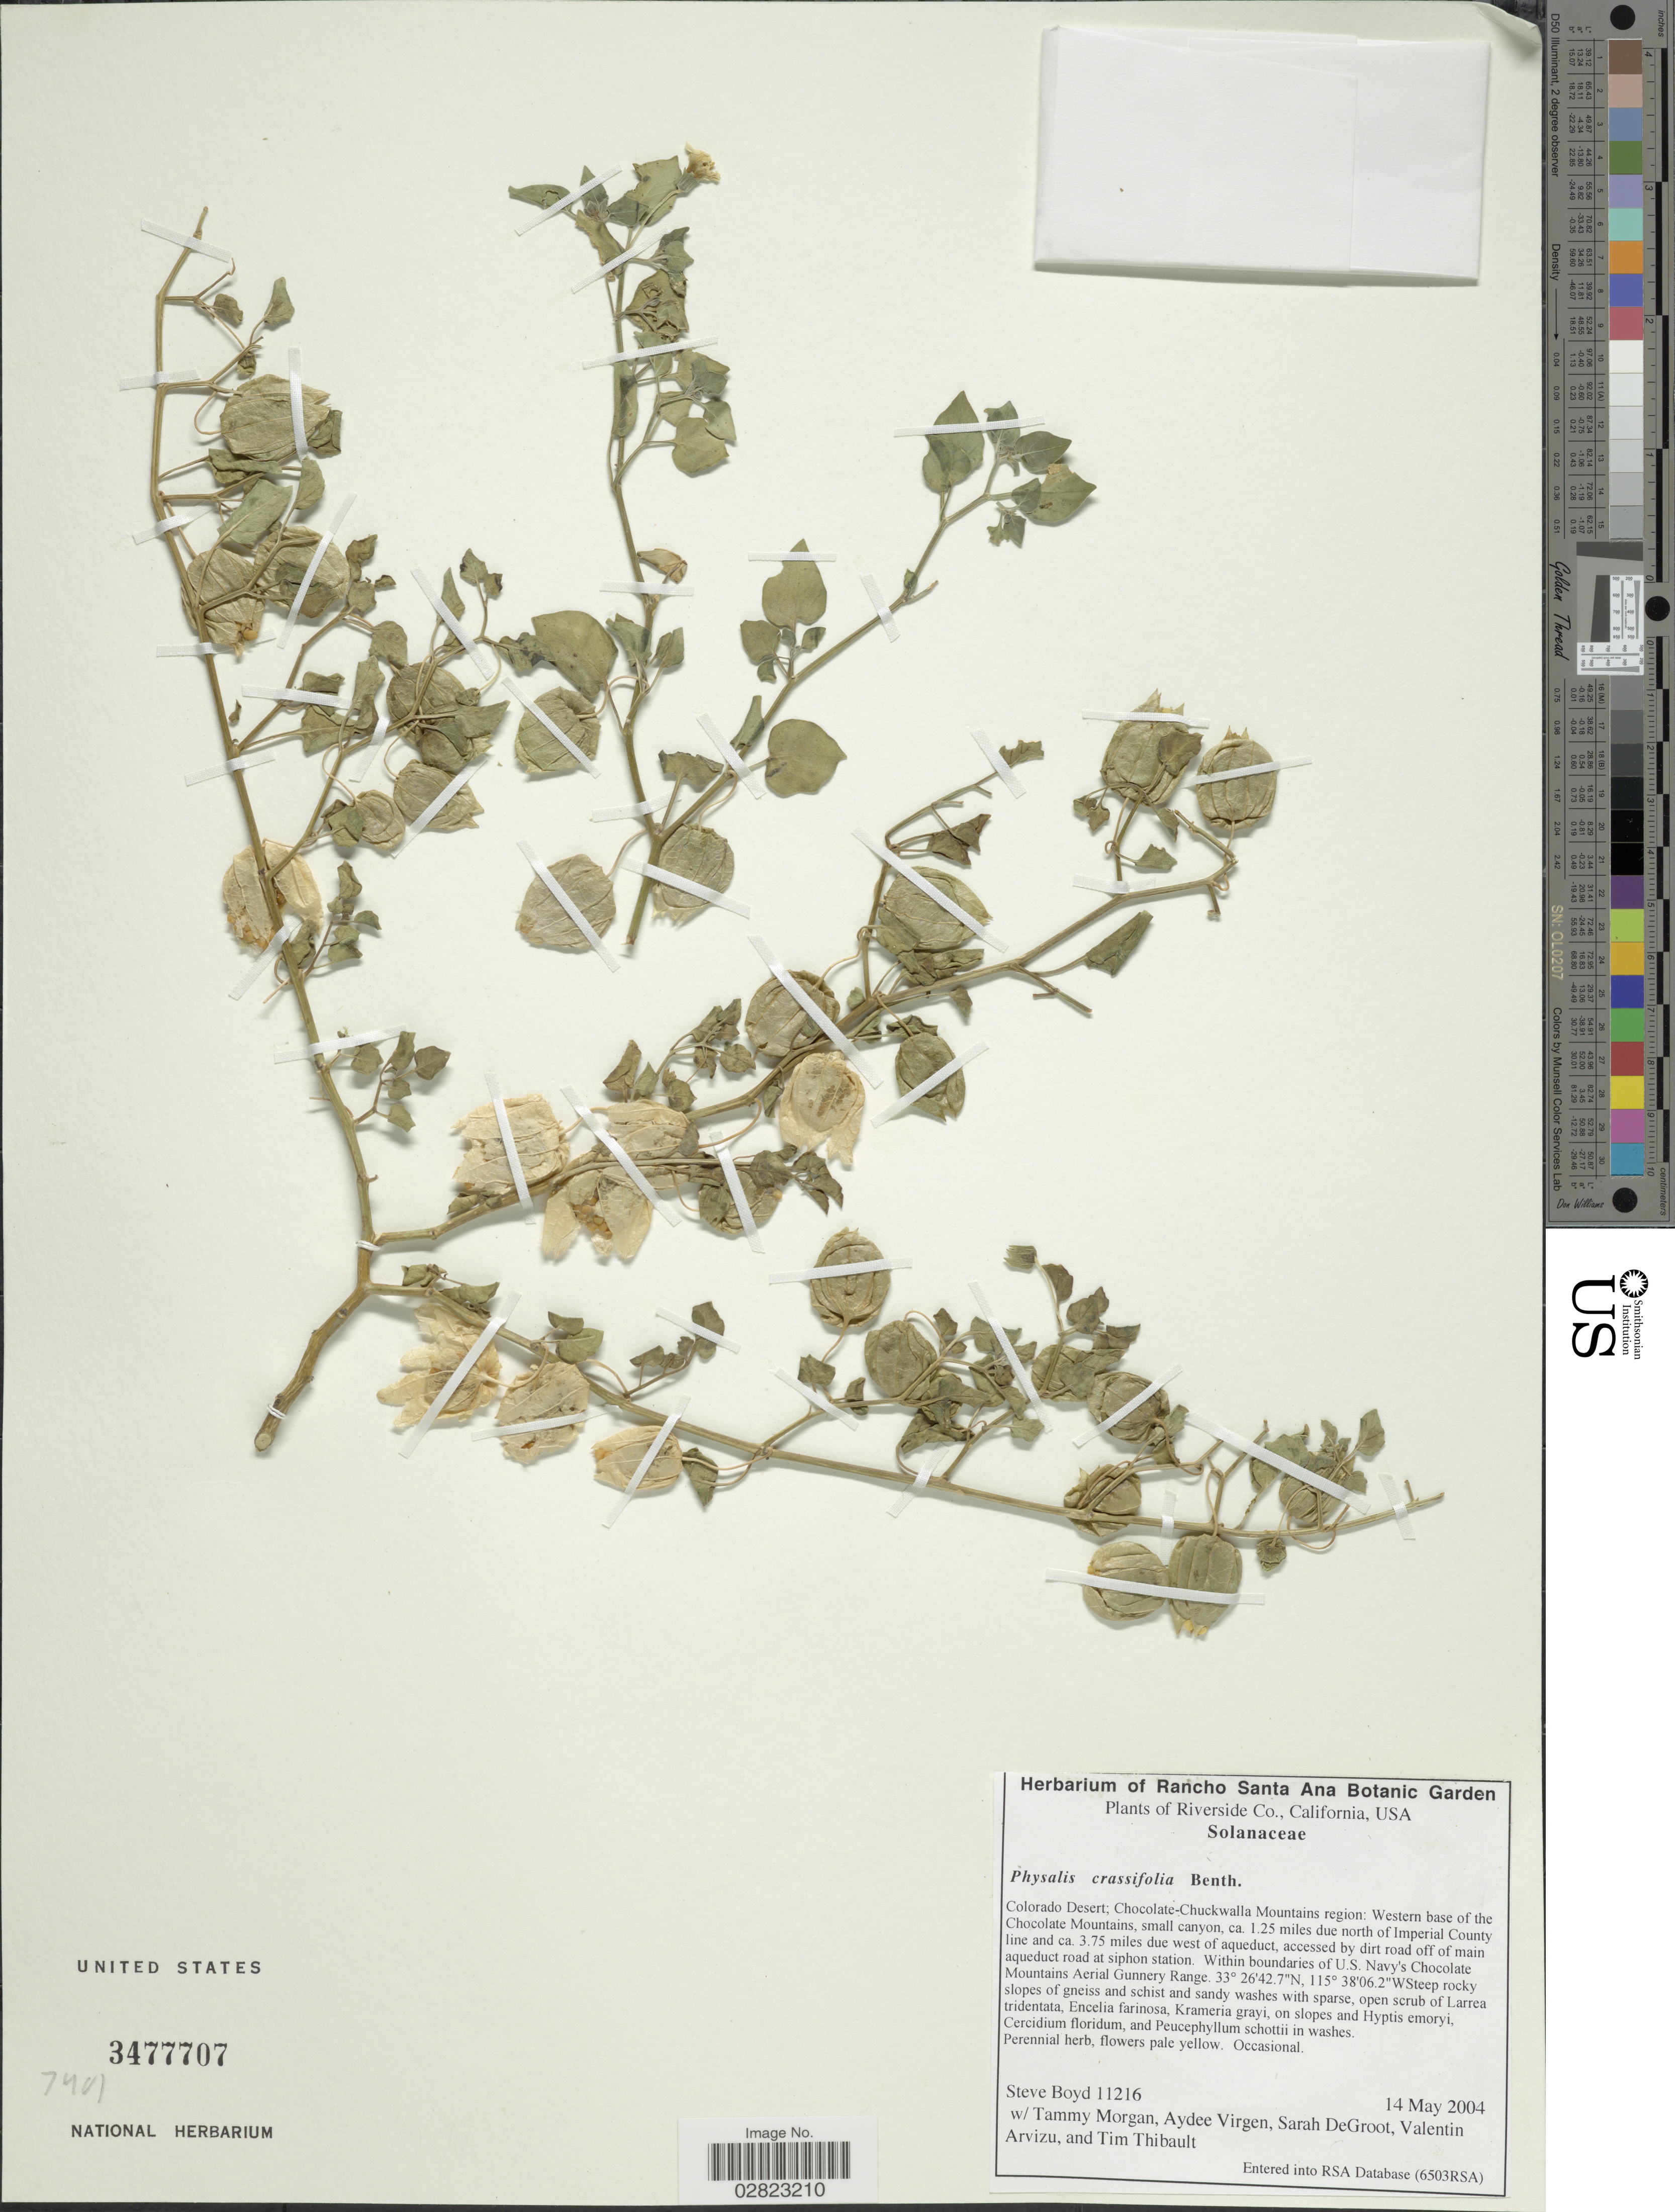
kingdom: Plantae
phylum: Tracheophyta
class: Magnoliopsida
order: Solanales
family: Solanaceae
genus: Physalis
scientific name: Physalis crassifolia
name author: Benth.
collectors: S. Boyd, T. Morgan, A. Virgen, S. De Groot & et al.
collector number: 11216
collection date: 2004-05-14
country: United States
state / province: California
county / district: Riverside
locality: Riverside Co. Colorado Desert; Chocolate-Chuckwalla Mountains region: Western base of the Chocolate Mountains, small canyon, ca. 1.25 miles due north of Imperial County line and ca. 3.75 miles due west of aqueduct, accessed by dirt road off of main aqueduct road at siphon station. Within boundaries of U.S. Navy's Chocolate Mountains Aerial Gunnery Range.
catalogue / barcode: US 3477707